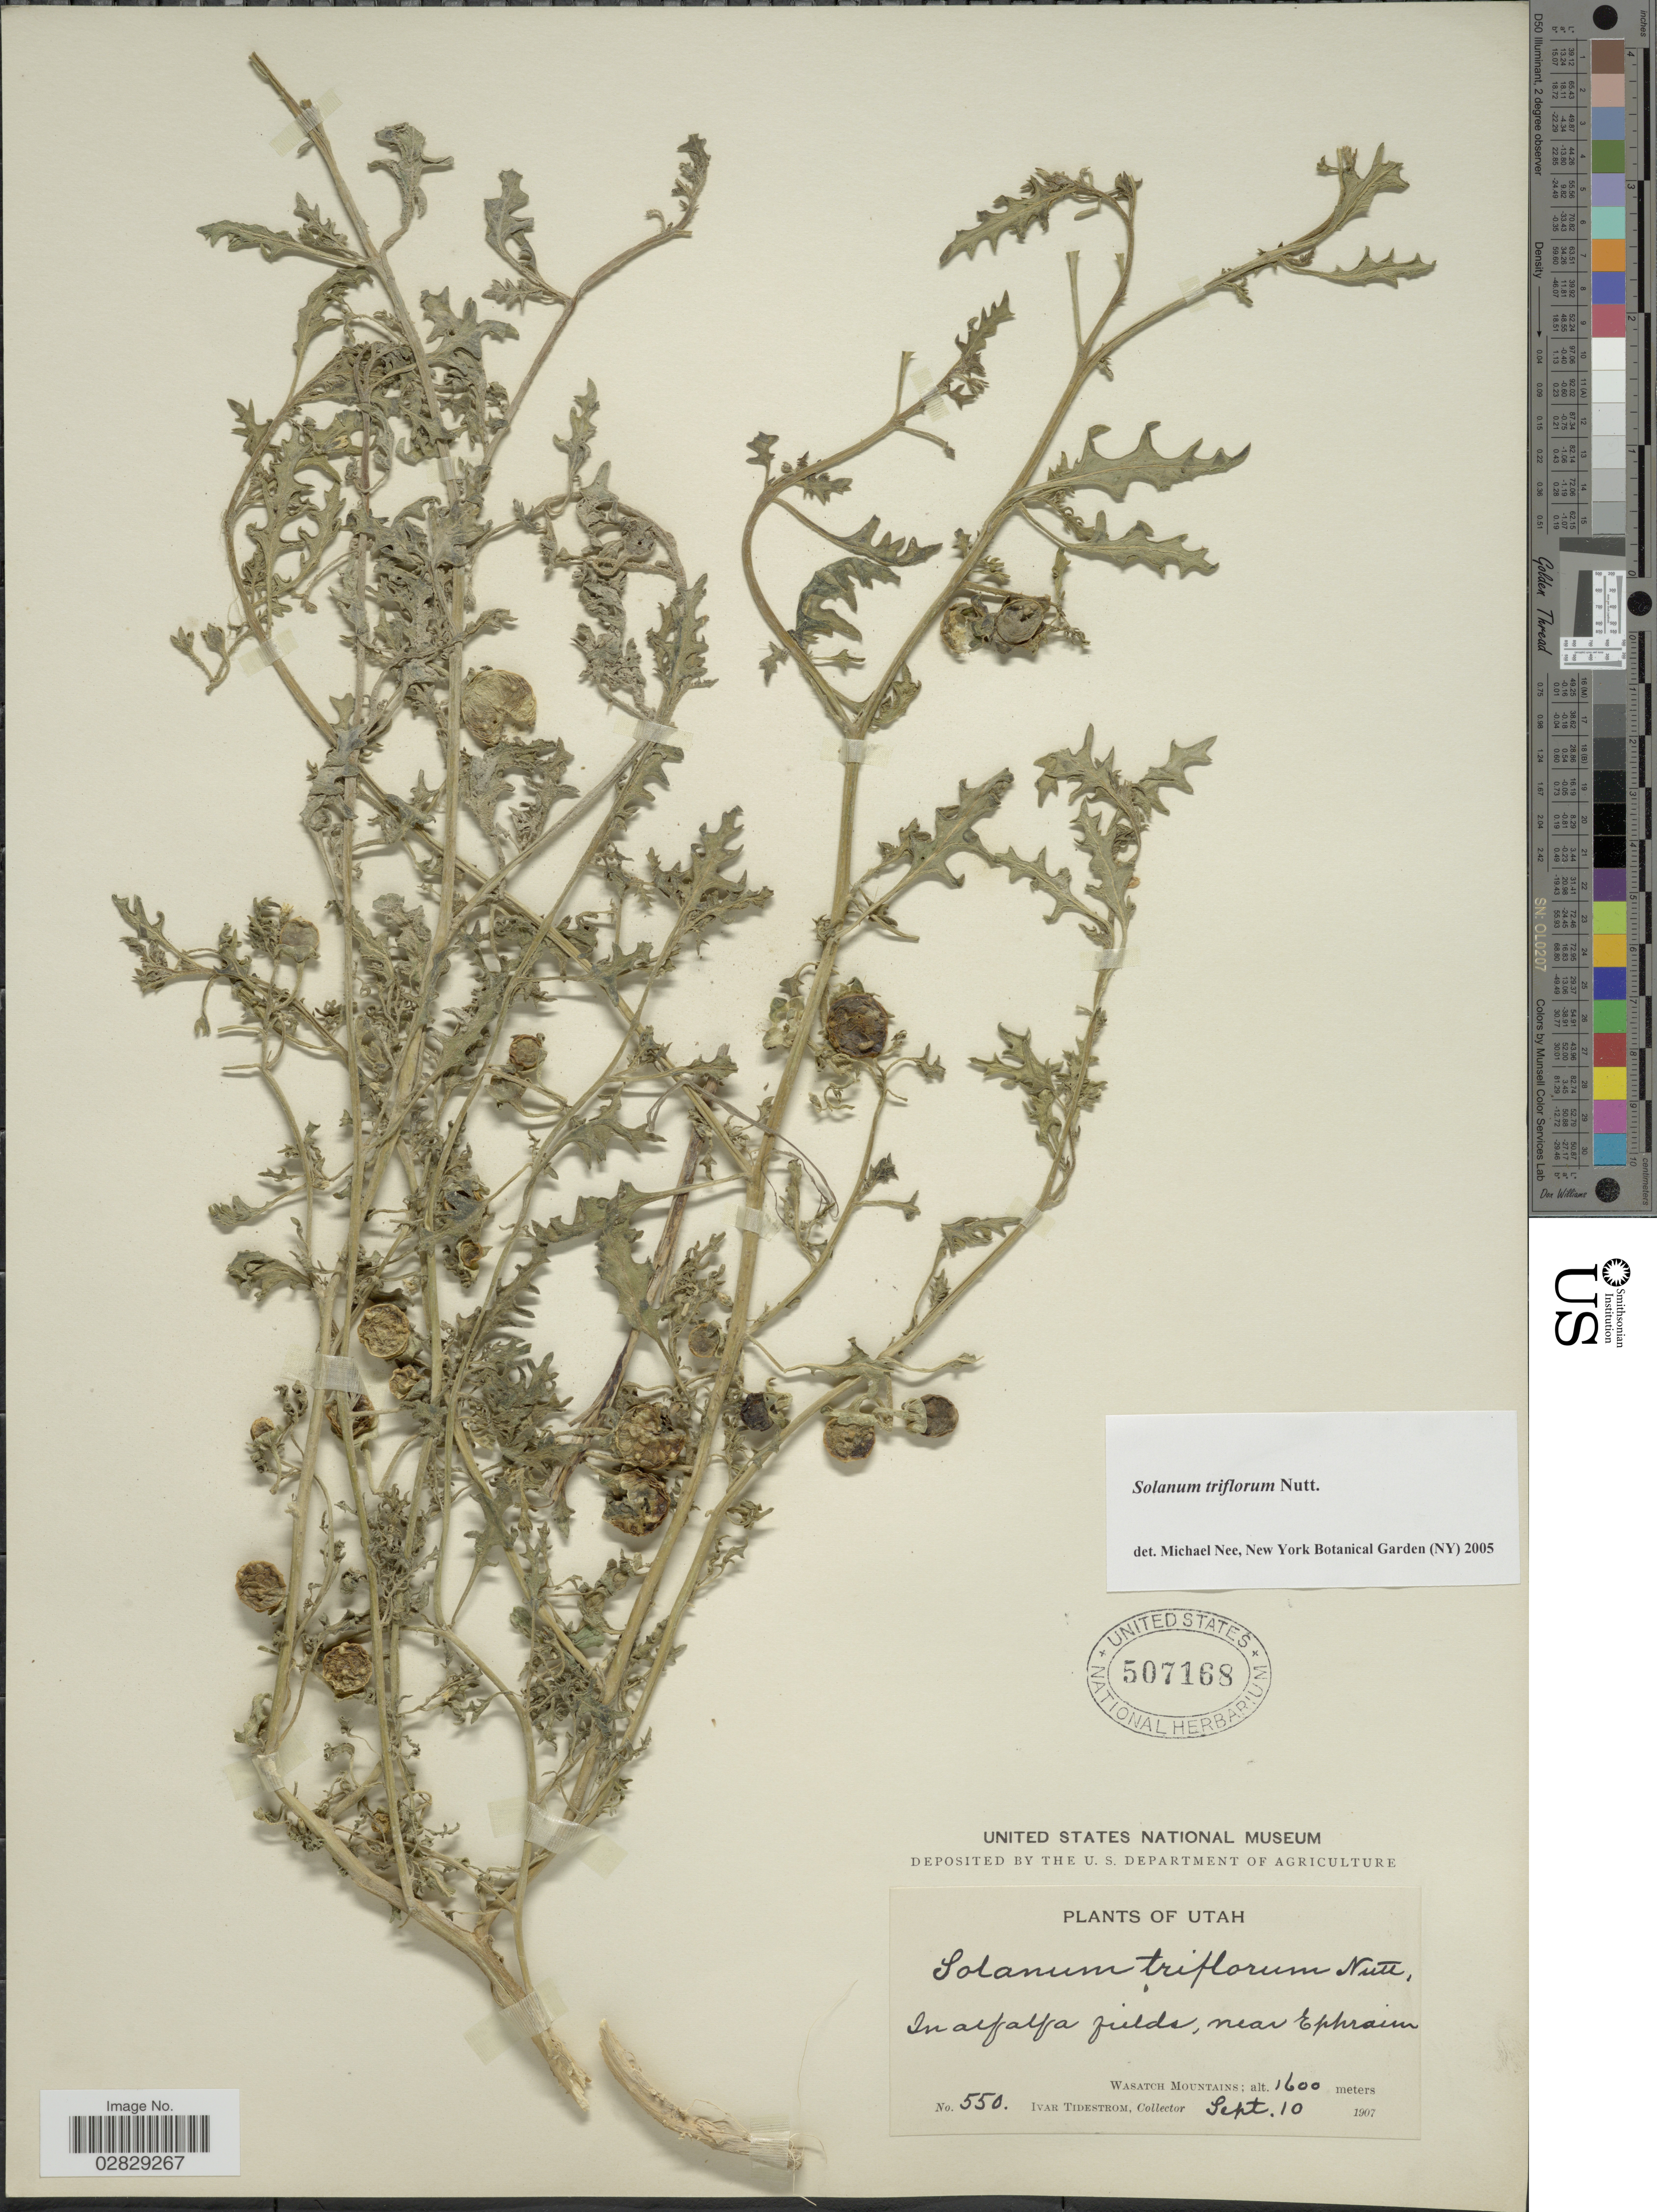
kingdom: Plantae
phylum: Tracheophyta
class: Magnoliopsida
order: Solanales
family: Solanaceae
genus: Solanum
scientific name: Solanum triflorum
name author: Nutt.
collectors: I. F. Tidestrom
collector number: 550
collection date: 1907-09-10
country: United States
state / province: Utah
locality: In alfalfa fields, near Ephraim. Wasatch Mountains.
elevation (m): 1600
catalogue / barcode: US 507168